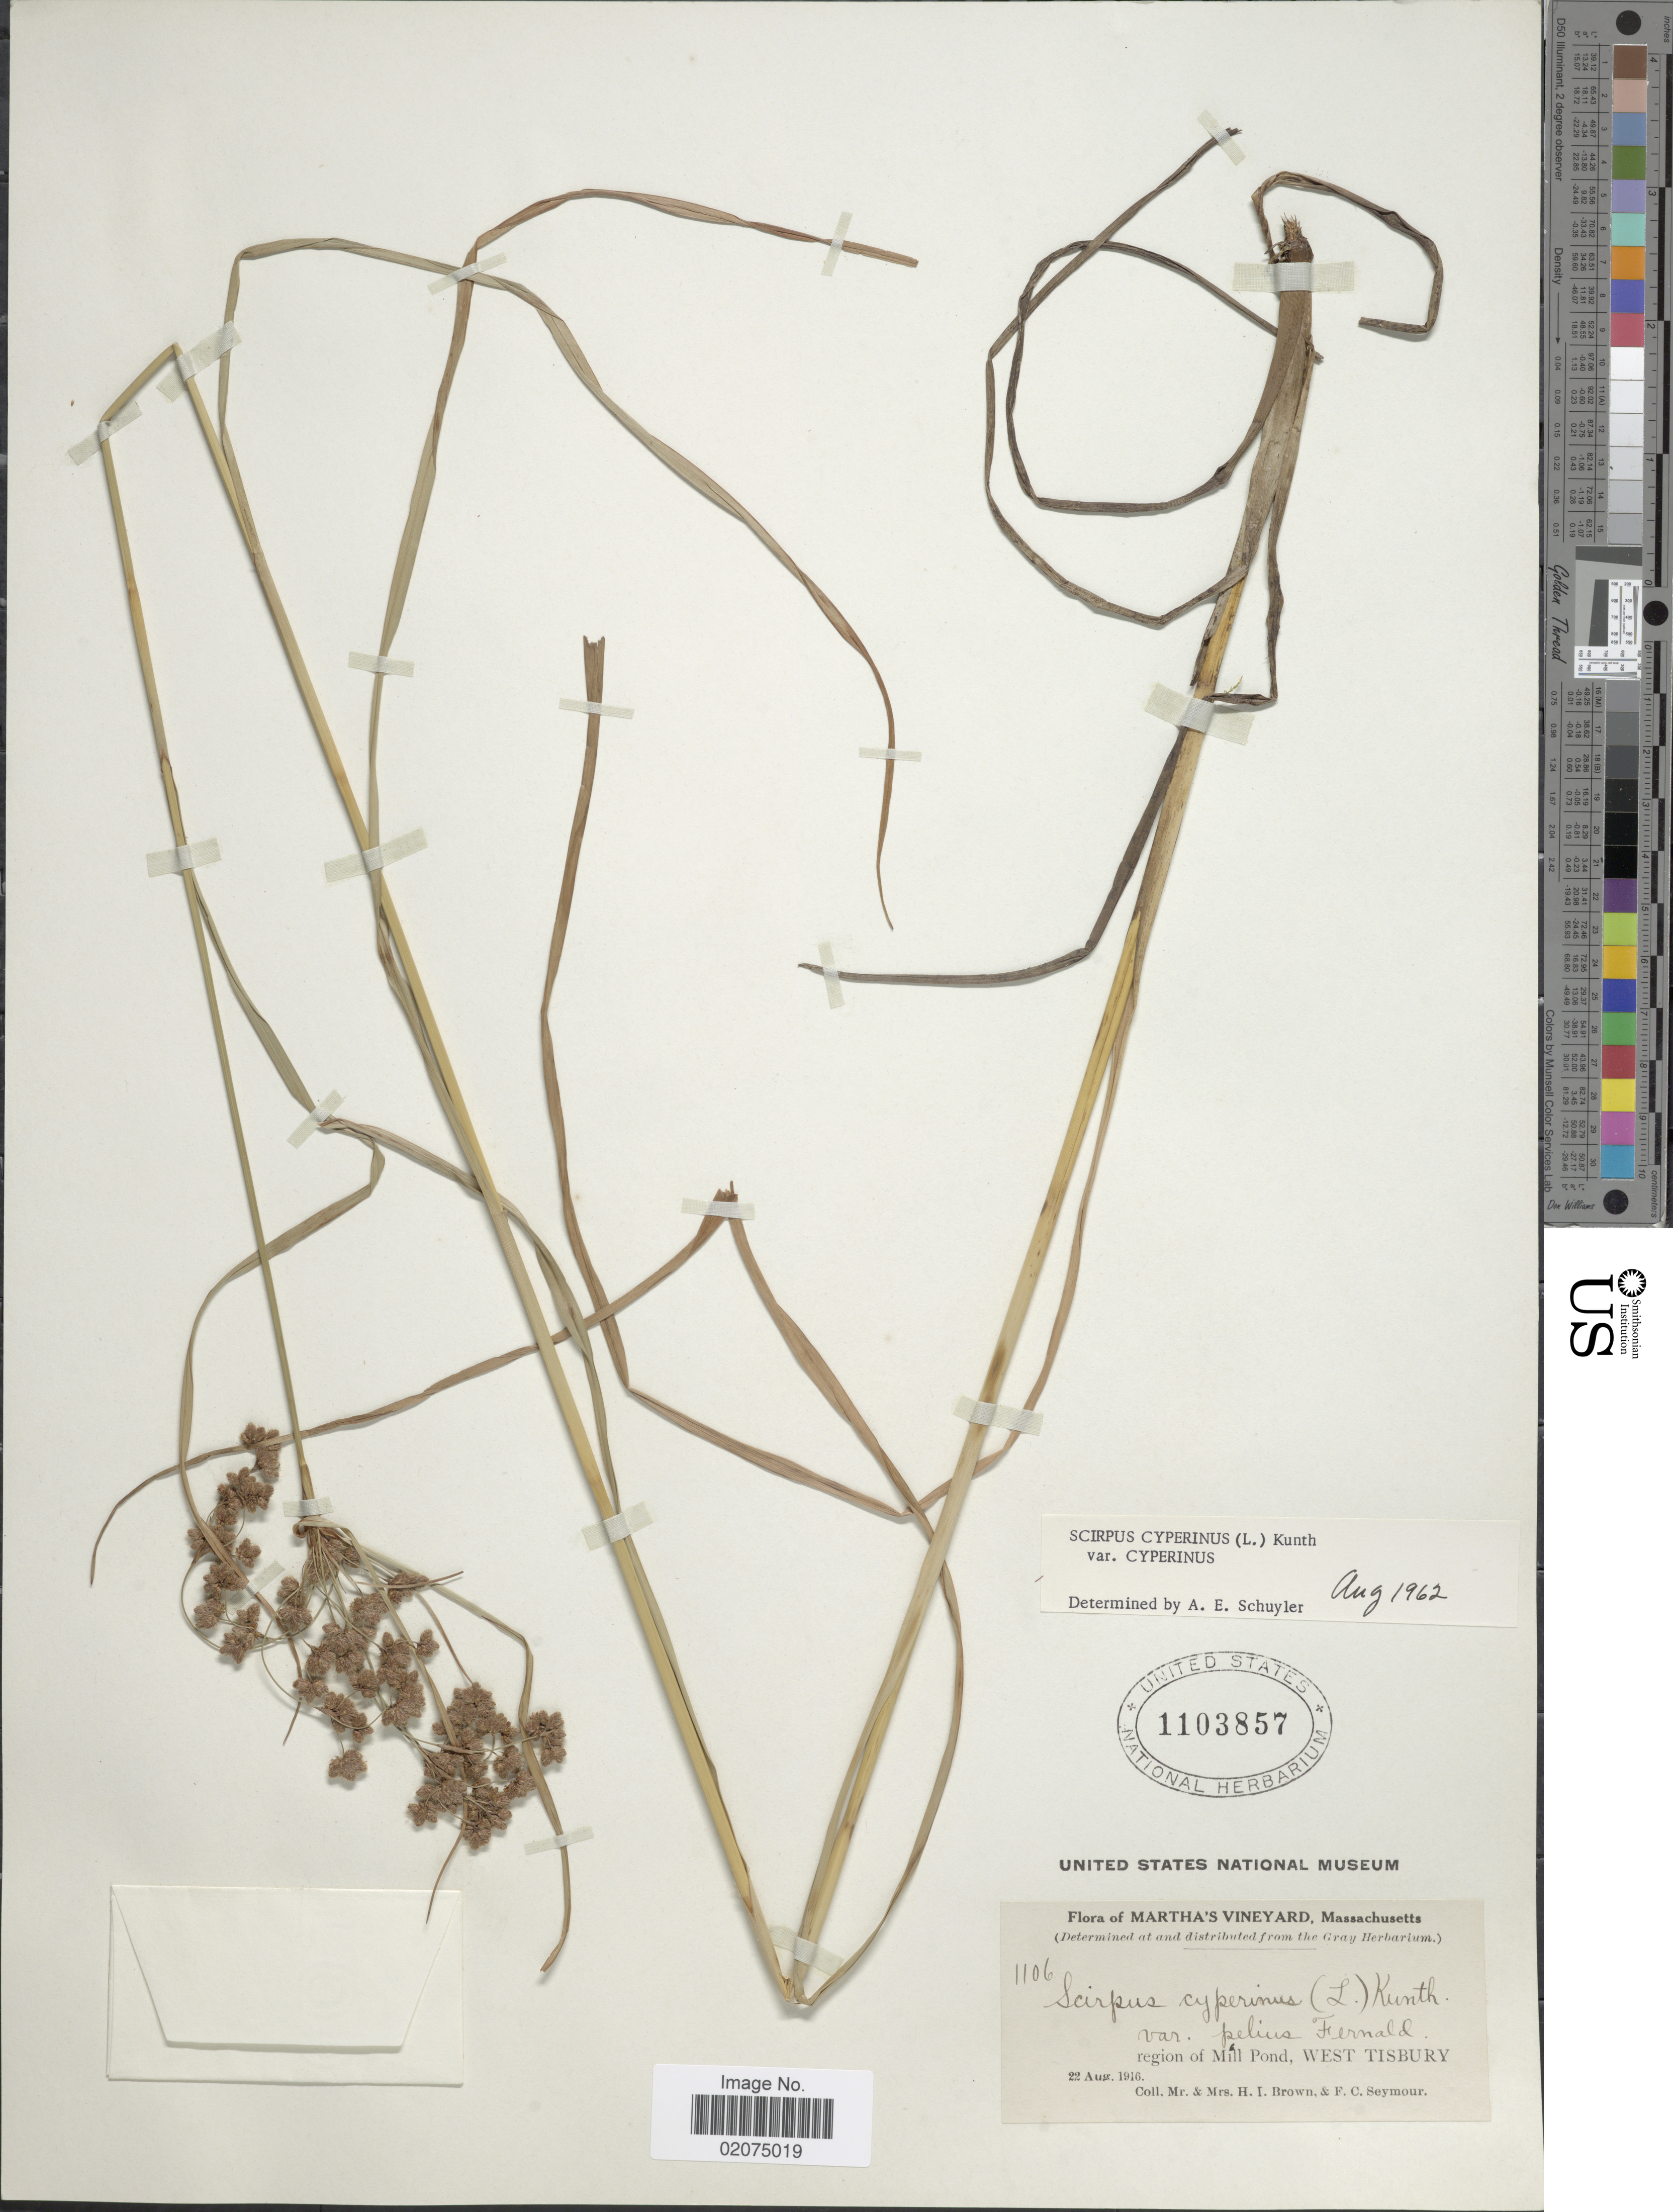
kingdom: Plantae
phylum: Tracheophyta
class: Liliopsida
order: Poales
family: Cyperaceae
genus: Scirpus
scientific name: Scirpus cyperinus (L.) Kunth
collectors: H. I. Brown, H. Brown & F. C. Seymour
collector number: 1106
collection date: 1916-08-22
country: United States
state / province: Massachusetts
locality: Martha's Vineyard, region of Mill Pond, West Tisbury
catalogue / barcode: US 1103857